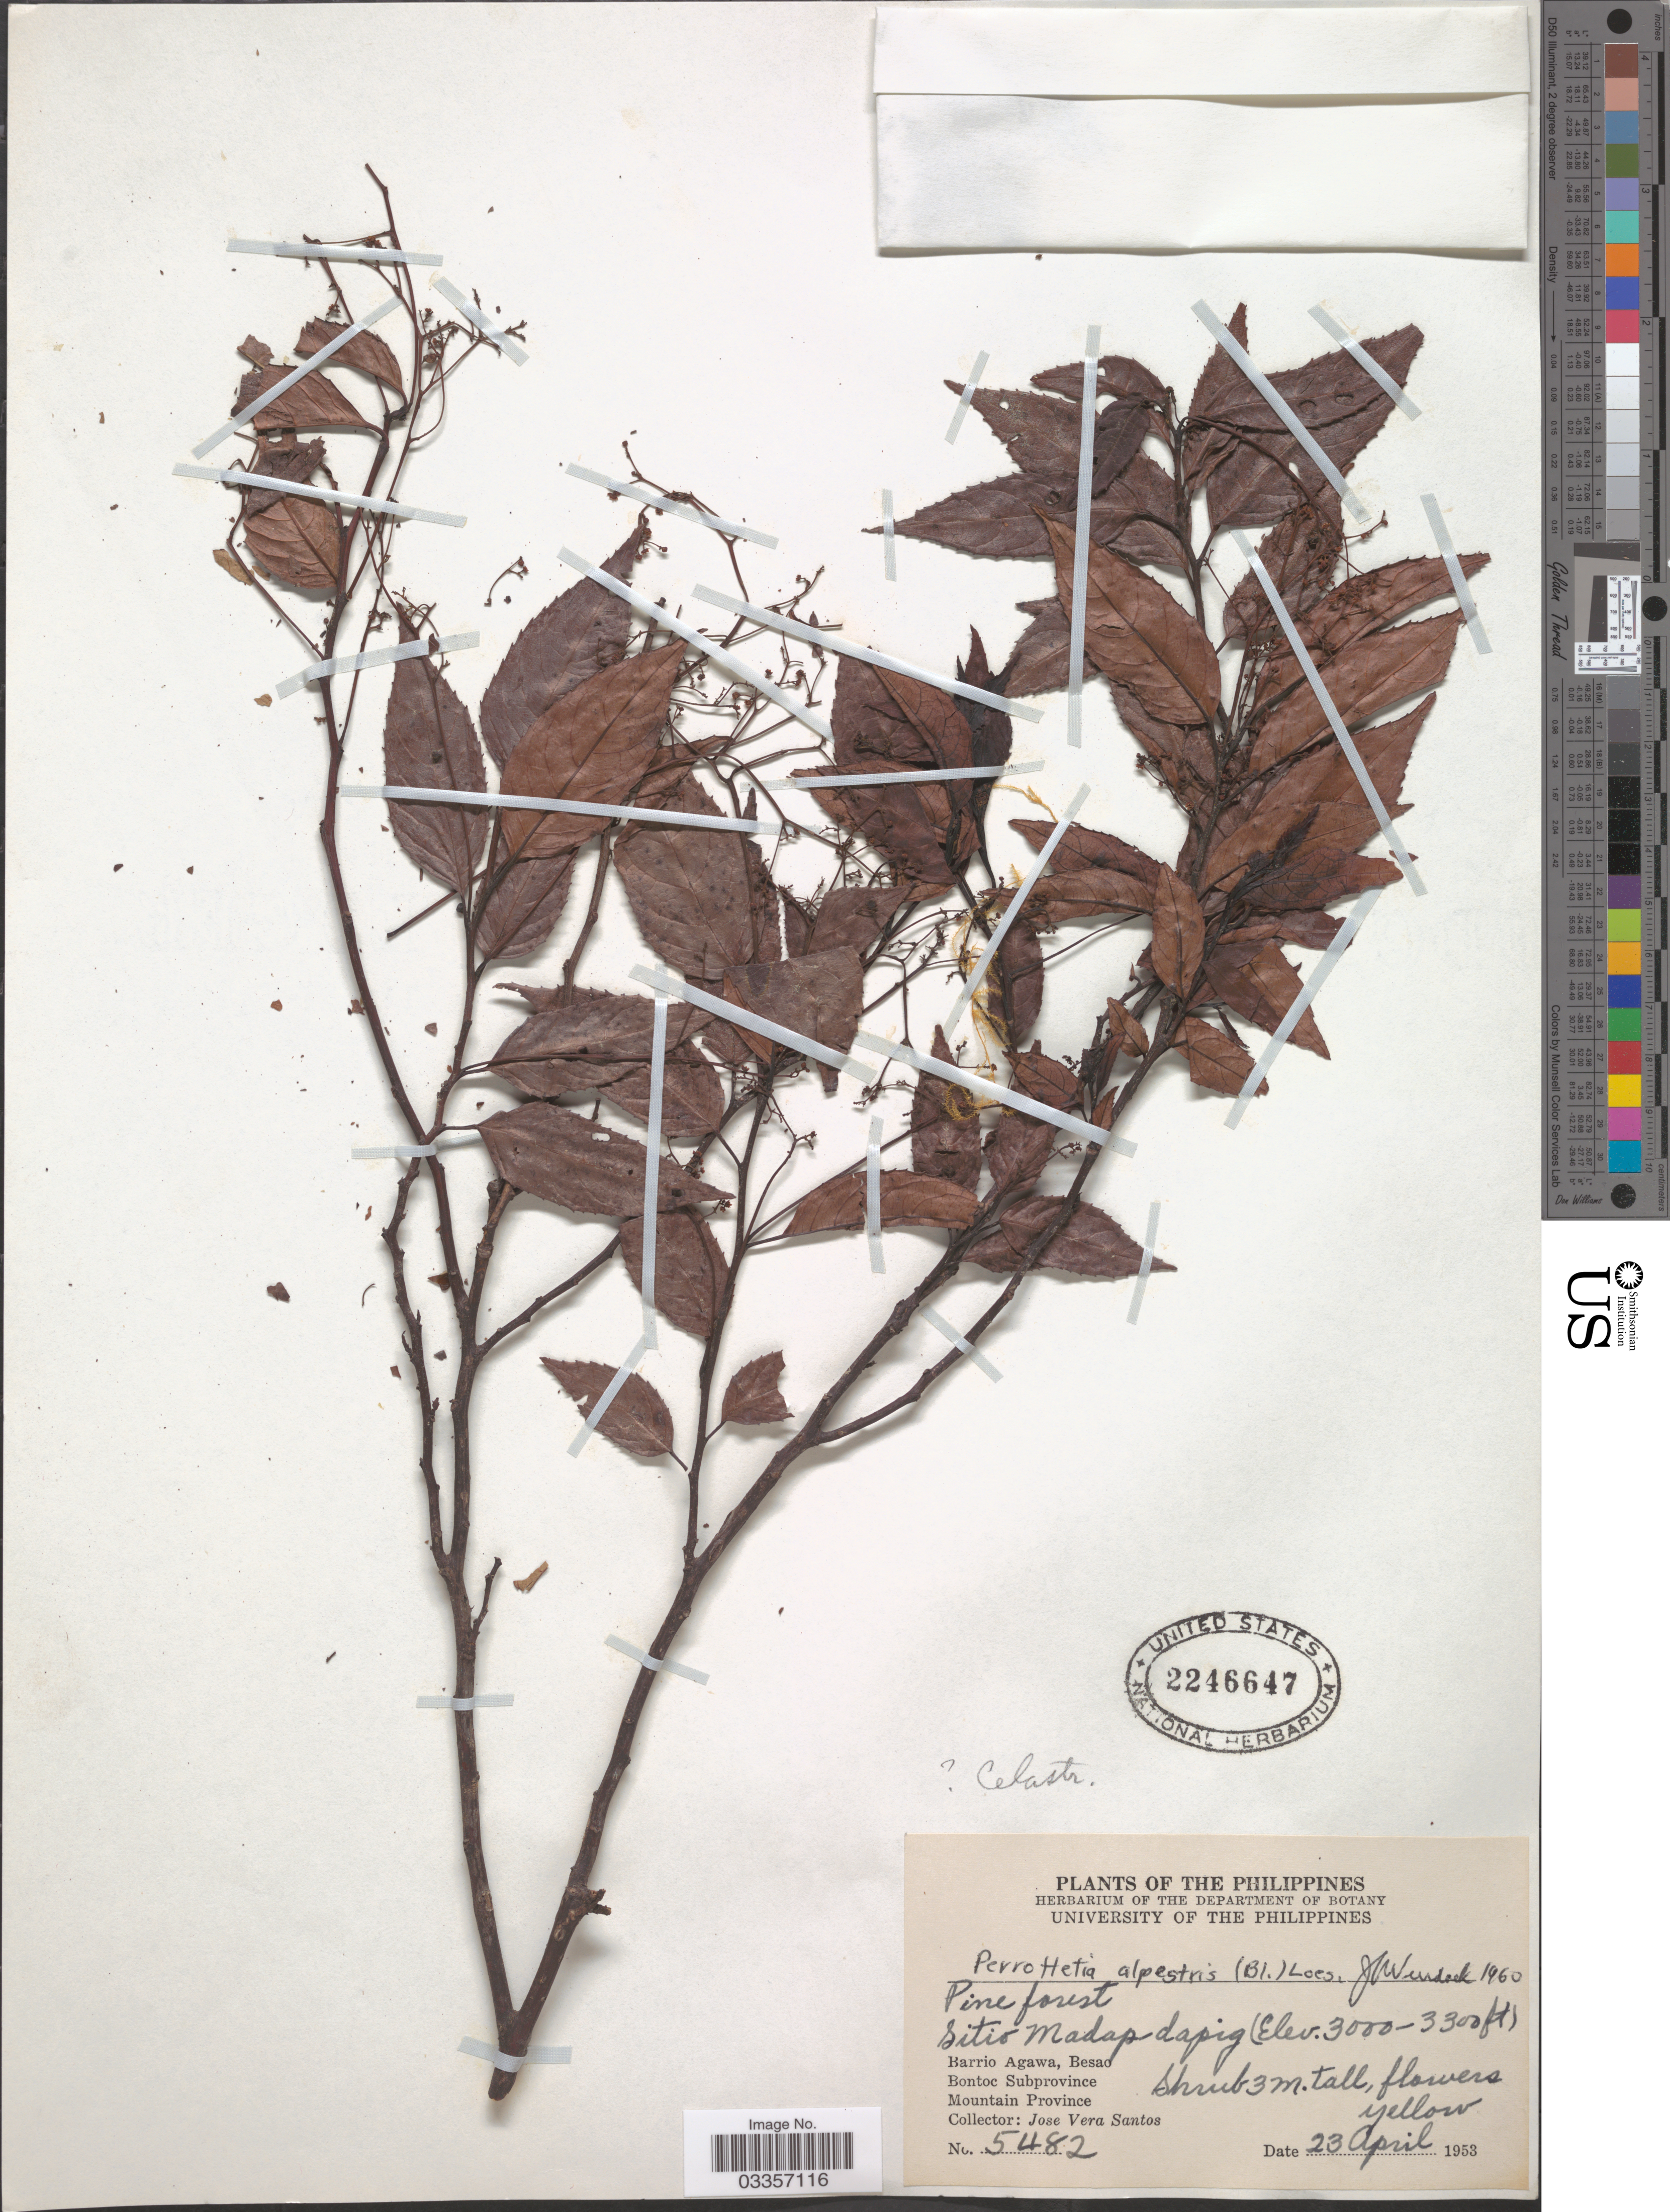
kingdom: Plantae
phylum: Tracheophyta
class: Magnoliopsida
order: Huerteales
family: Dipentodontaceae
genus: Perrottetia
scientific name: Perrottetia alpestris subsp. philippinensis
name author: (S. Vidal) Ding Hou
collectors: J. V. Santos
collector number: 5482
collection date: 1953-04-23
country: Philippines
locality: Sitio Mdap dapig, Barrio Agawa, Besao, Bontoc Subprovince, Mountain Province.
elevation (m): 914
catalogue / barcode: US 2246647